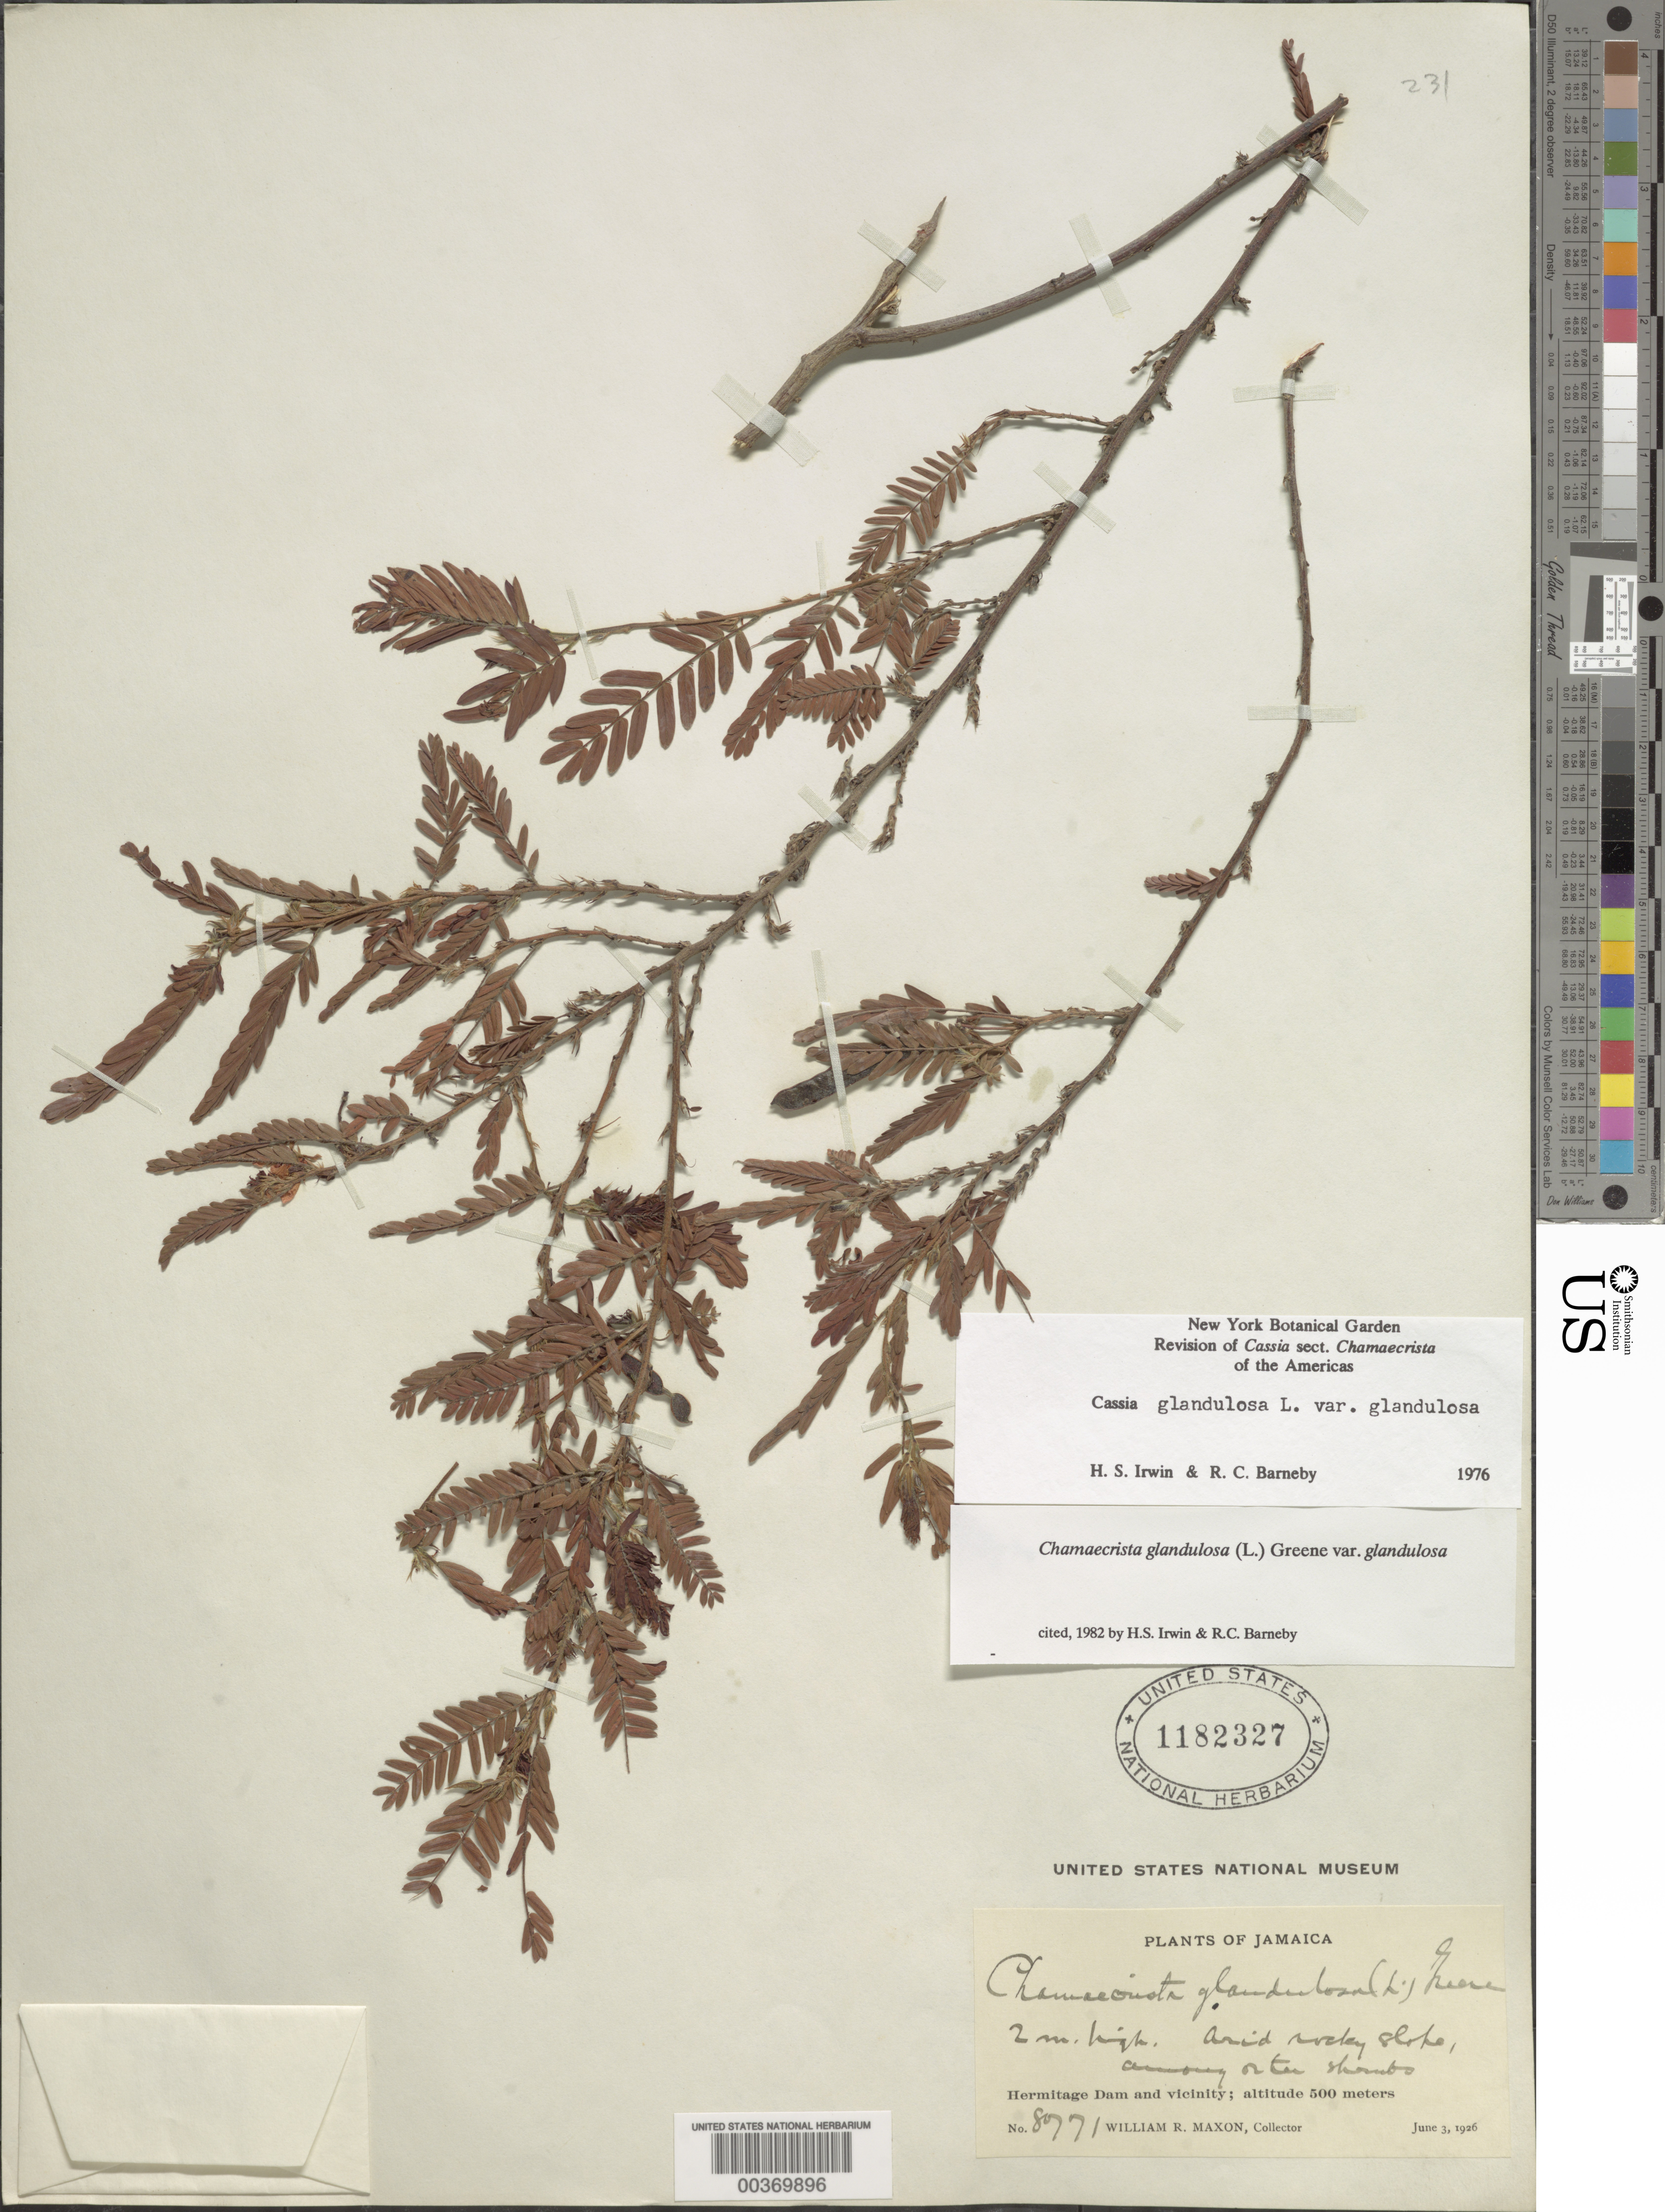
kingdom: Plantae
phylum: Tracheophyta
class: Magnoliopsida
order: Fabales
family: Fabaceae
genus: Chamaecrista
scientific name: Chamaecrista glandulosa var. glandulosa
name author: (L.) Greene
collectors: W. R. Maxon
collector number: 8771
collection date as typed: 03 Jun 1926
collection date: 1926-06-03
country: Jamaica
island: Greater Antilles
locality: Hermitage dam and vicinity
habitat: Arid rocky slope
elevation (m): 500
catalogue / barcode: US 1182327